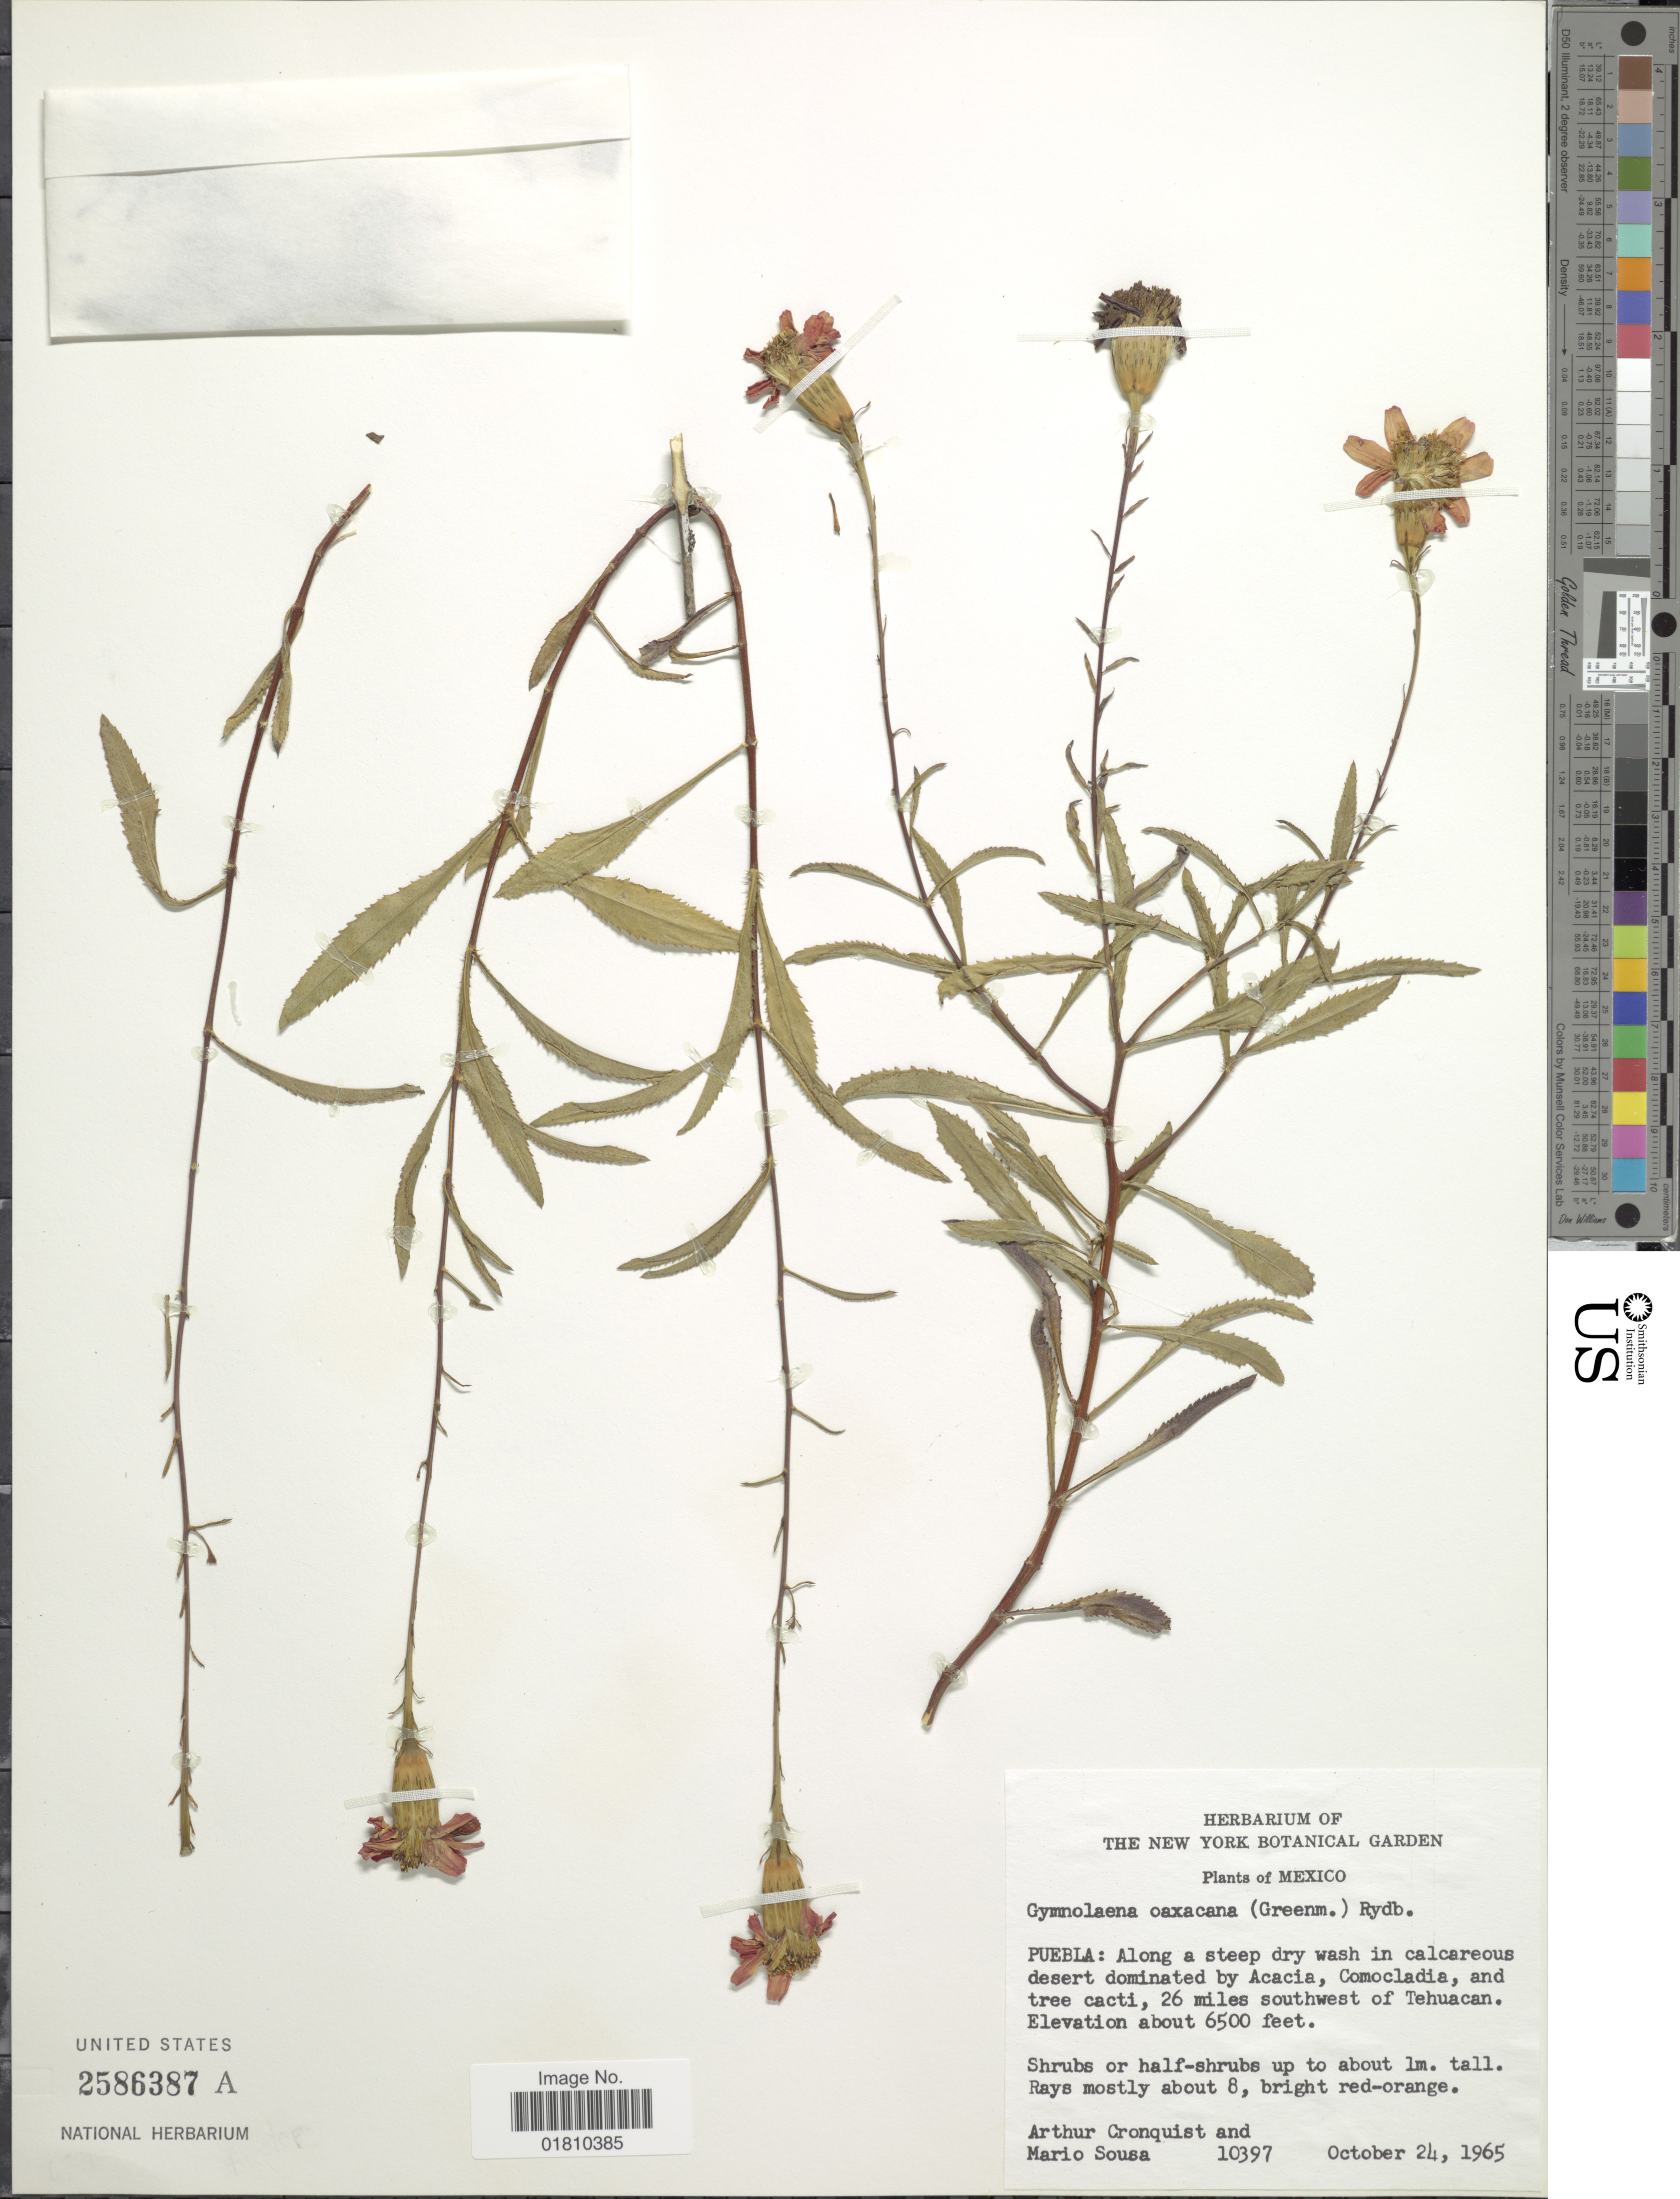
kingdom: Plantae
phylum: Tracheophyta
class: Magnoliopsida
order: Asterales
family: Asteraceae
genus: Gymnolaena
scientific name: Gymnolaena oaxacana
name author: (Greenm.) Rydb.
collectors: A. J. Cronquist & M. Sousa S.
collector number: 10397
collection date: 1965-10-24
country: Mexico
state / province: Puebla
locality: Along a steep dry wash in calcareous desert dominated by Acacia, Comocladia, and tree cacti, 26 miles southwest of Tehuacan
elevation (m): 1981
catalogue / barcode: US 2586387A